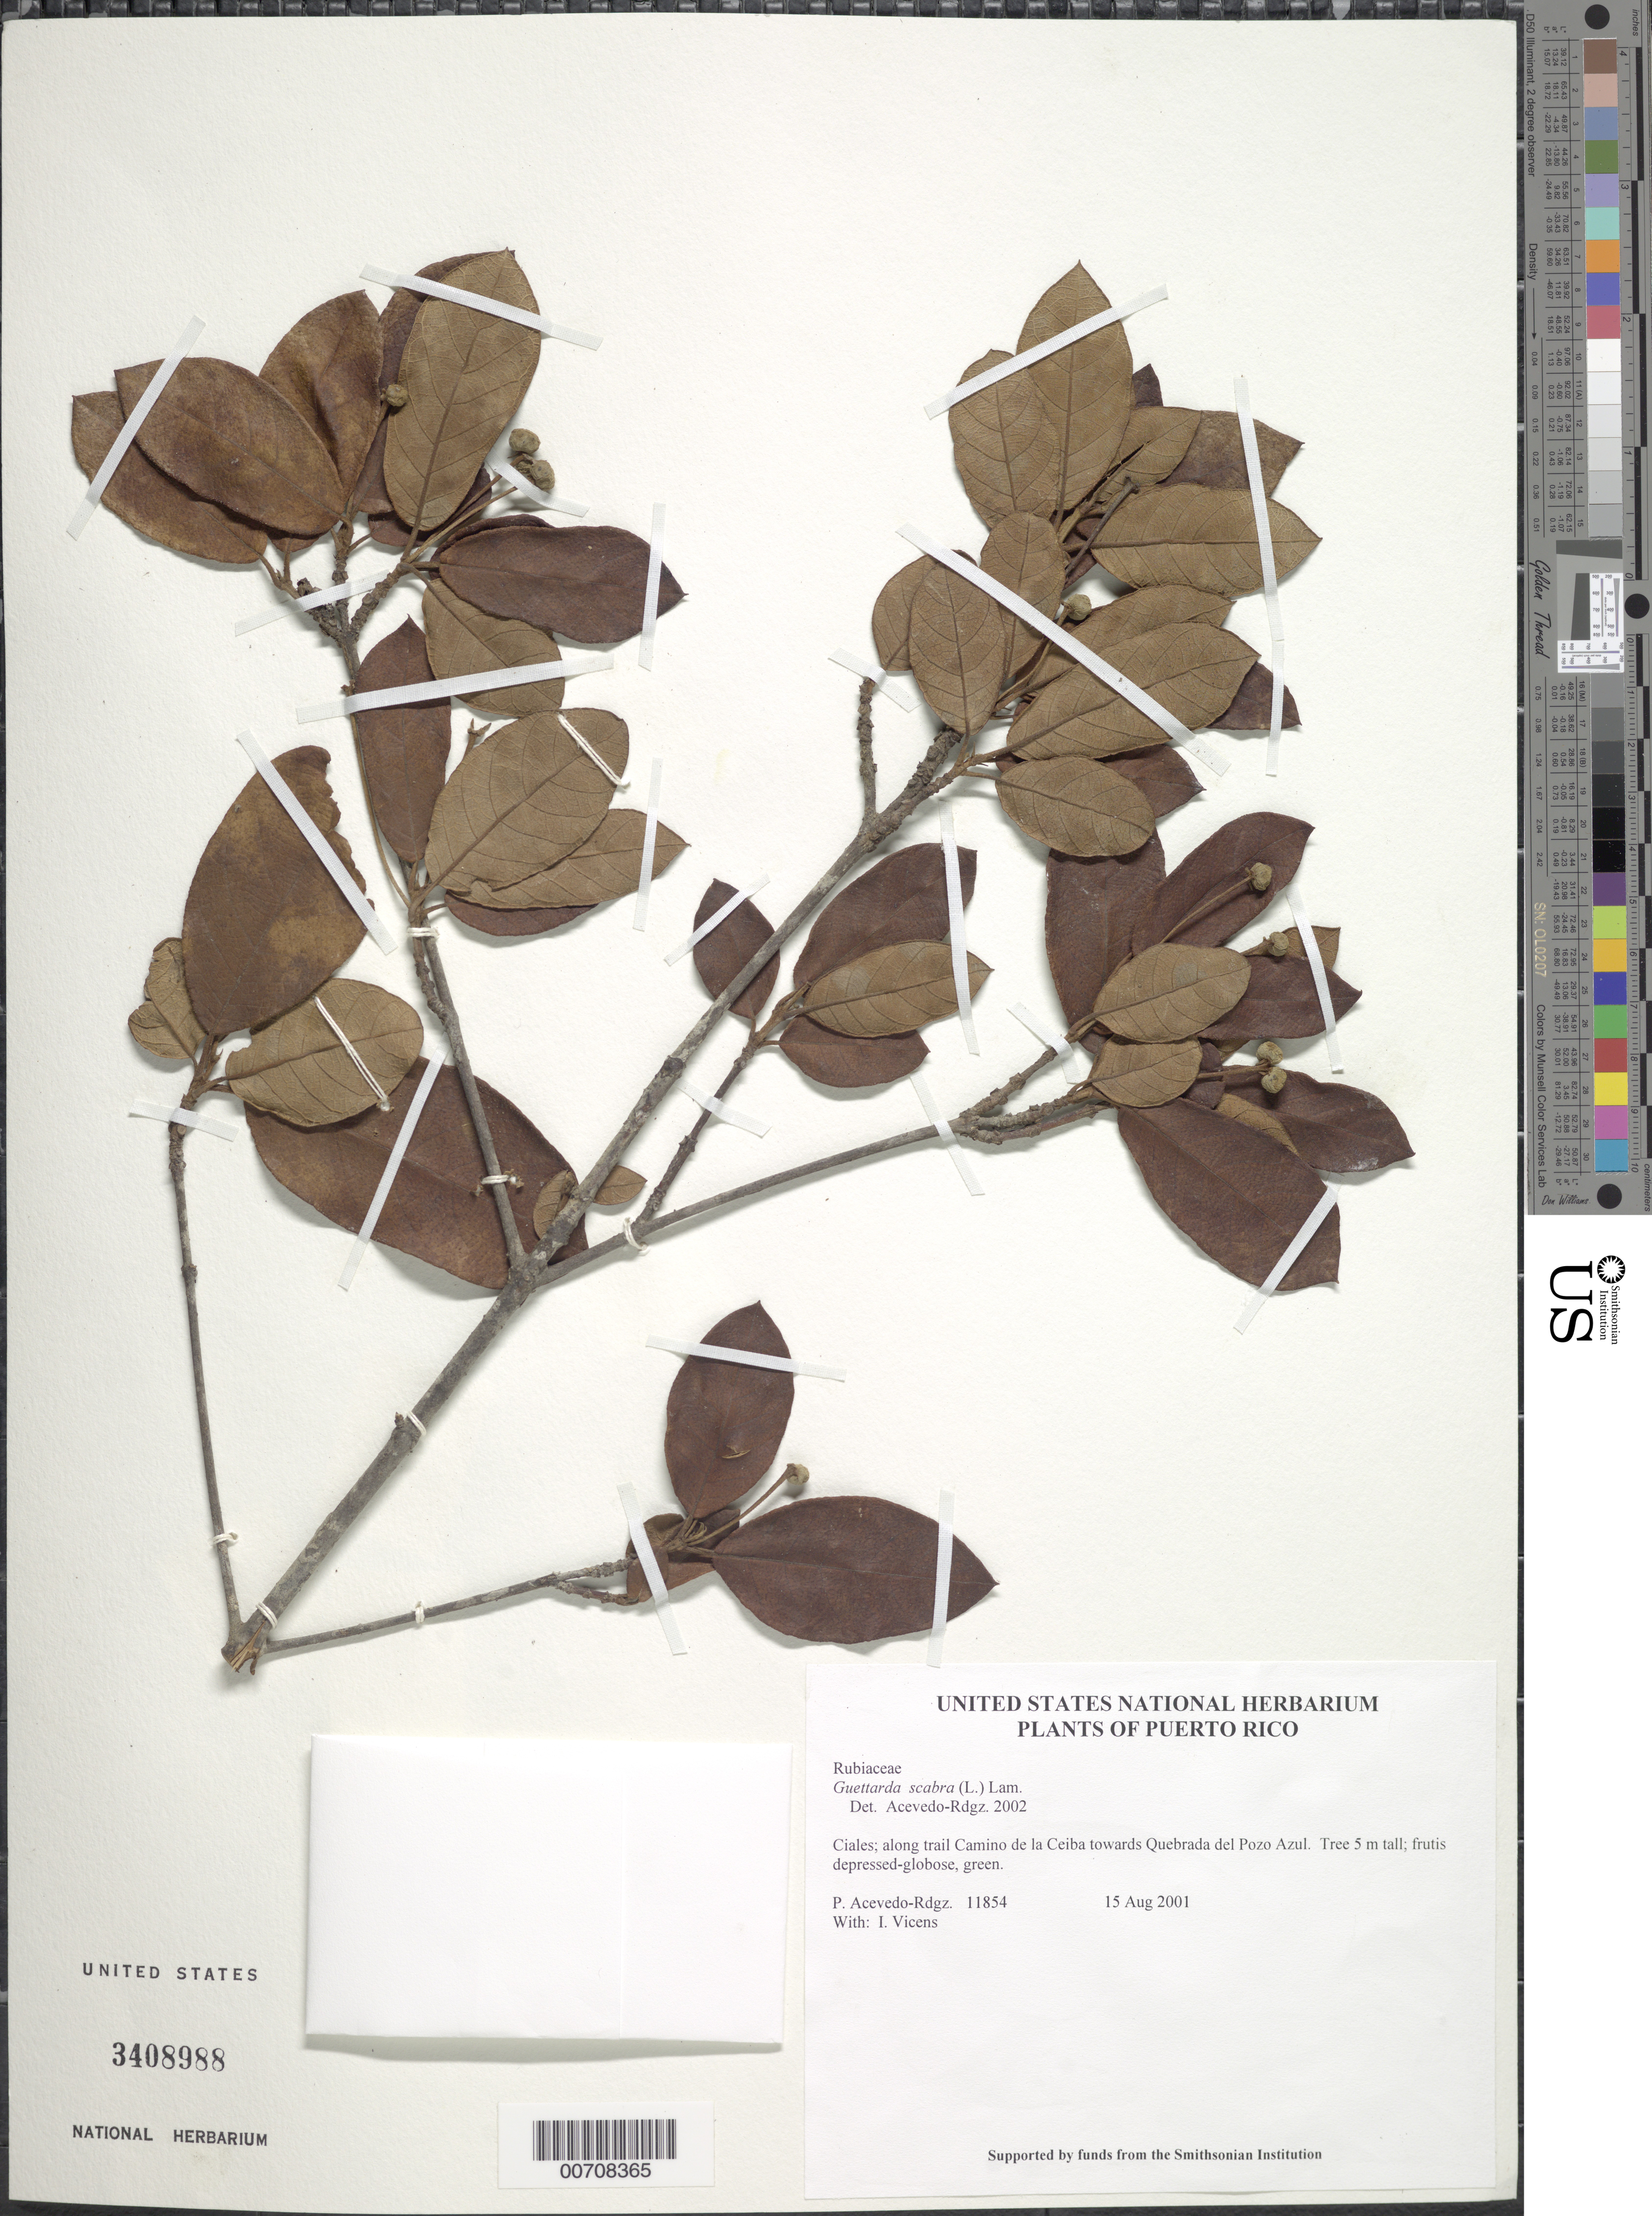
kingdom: Plantae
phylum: Tracheophyta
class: Magnoliopsida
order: Gentianales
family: Rubiaceae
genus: Guettarda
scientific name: Guettarda scabra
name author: (L.) Vent.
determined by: Acevedo-Rodríguez, P., (BOT), Smithsonian Institution - National Museum of Natural History (UNITED STATES)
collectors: P. Acevedo-Rodr. & I. Vicens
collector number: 11854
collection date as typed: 15 Aug 2001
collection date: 2001-08-15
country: Puerto Rico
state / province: Ciales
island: Puerto Rico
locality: Ciales; along trail Camino de la Ceiba towards Quebrada del Pozo Azul.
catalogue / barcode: US 3408988